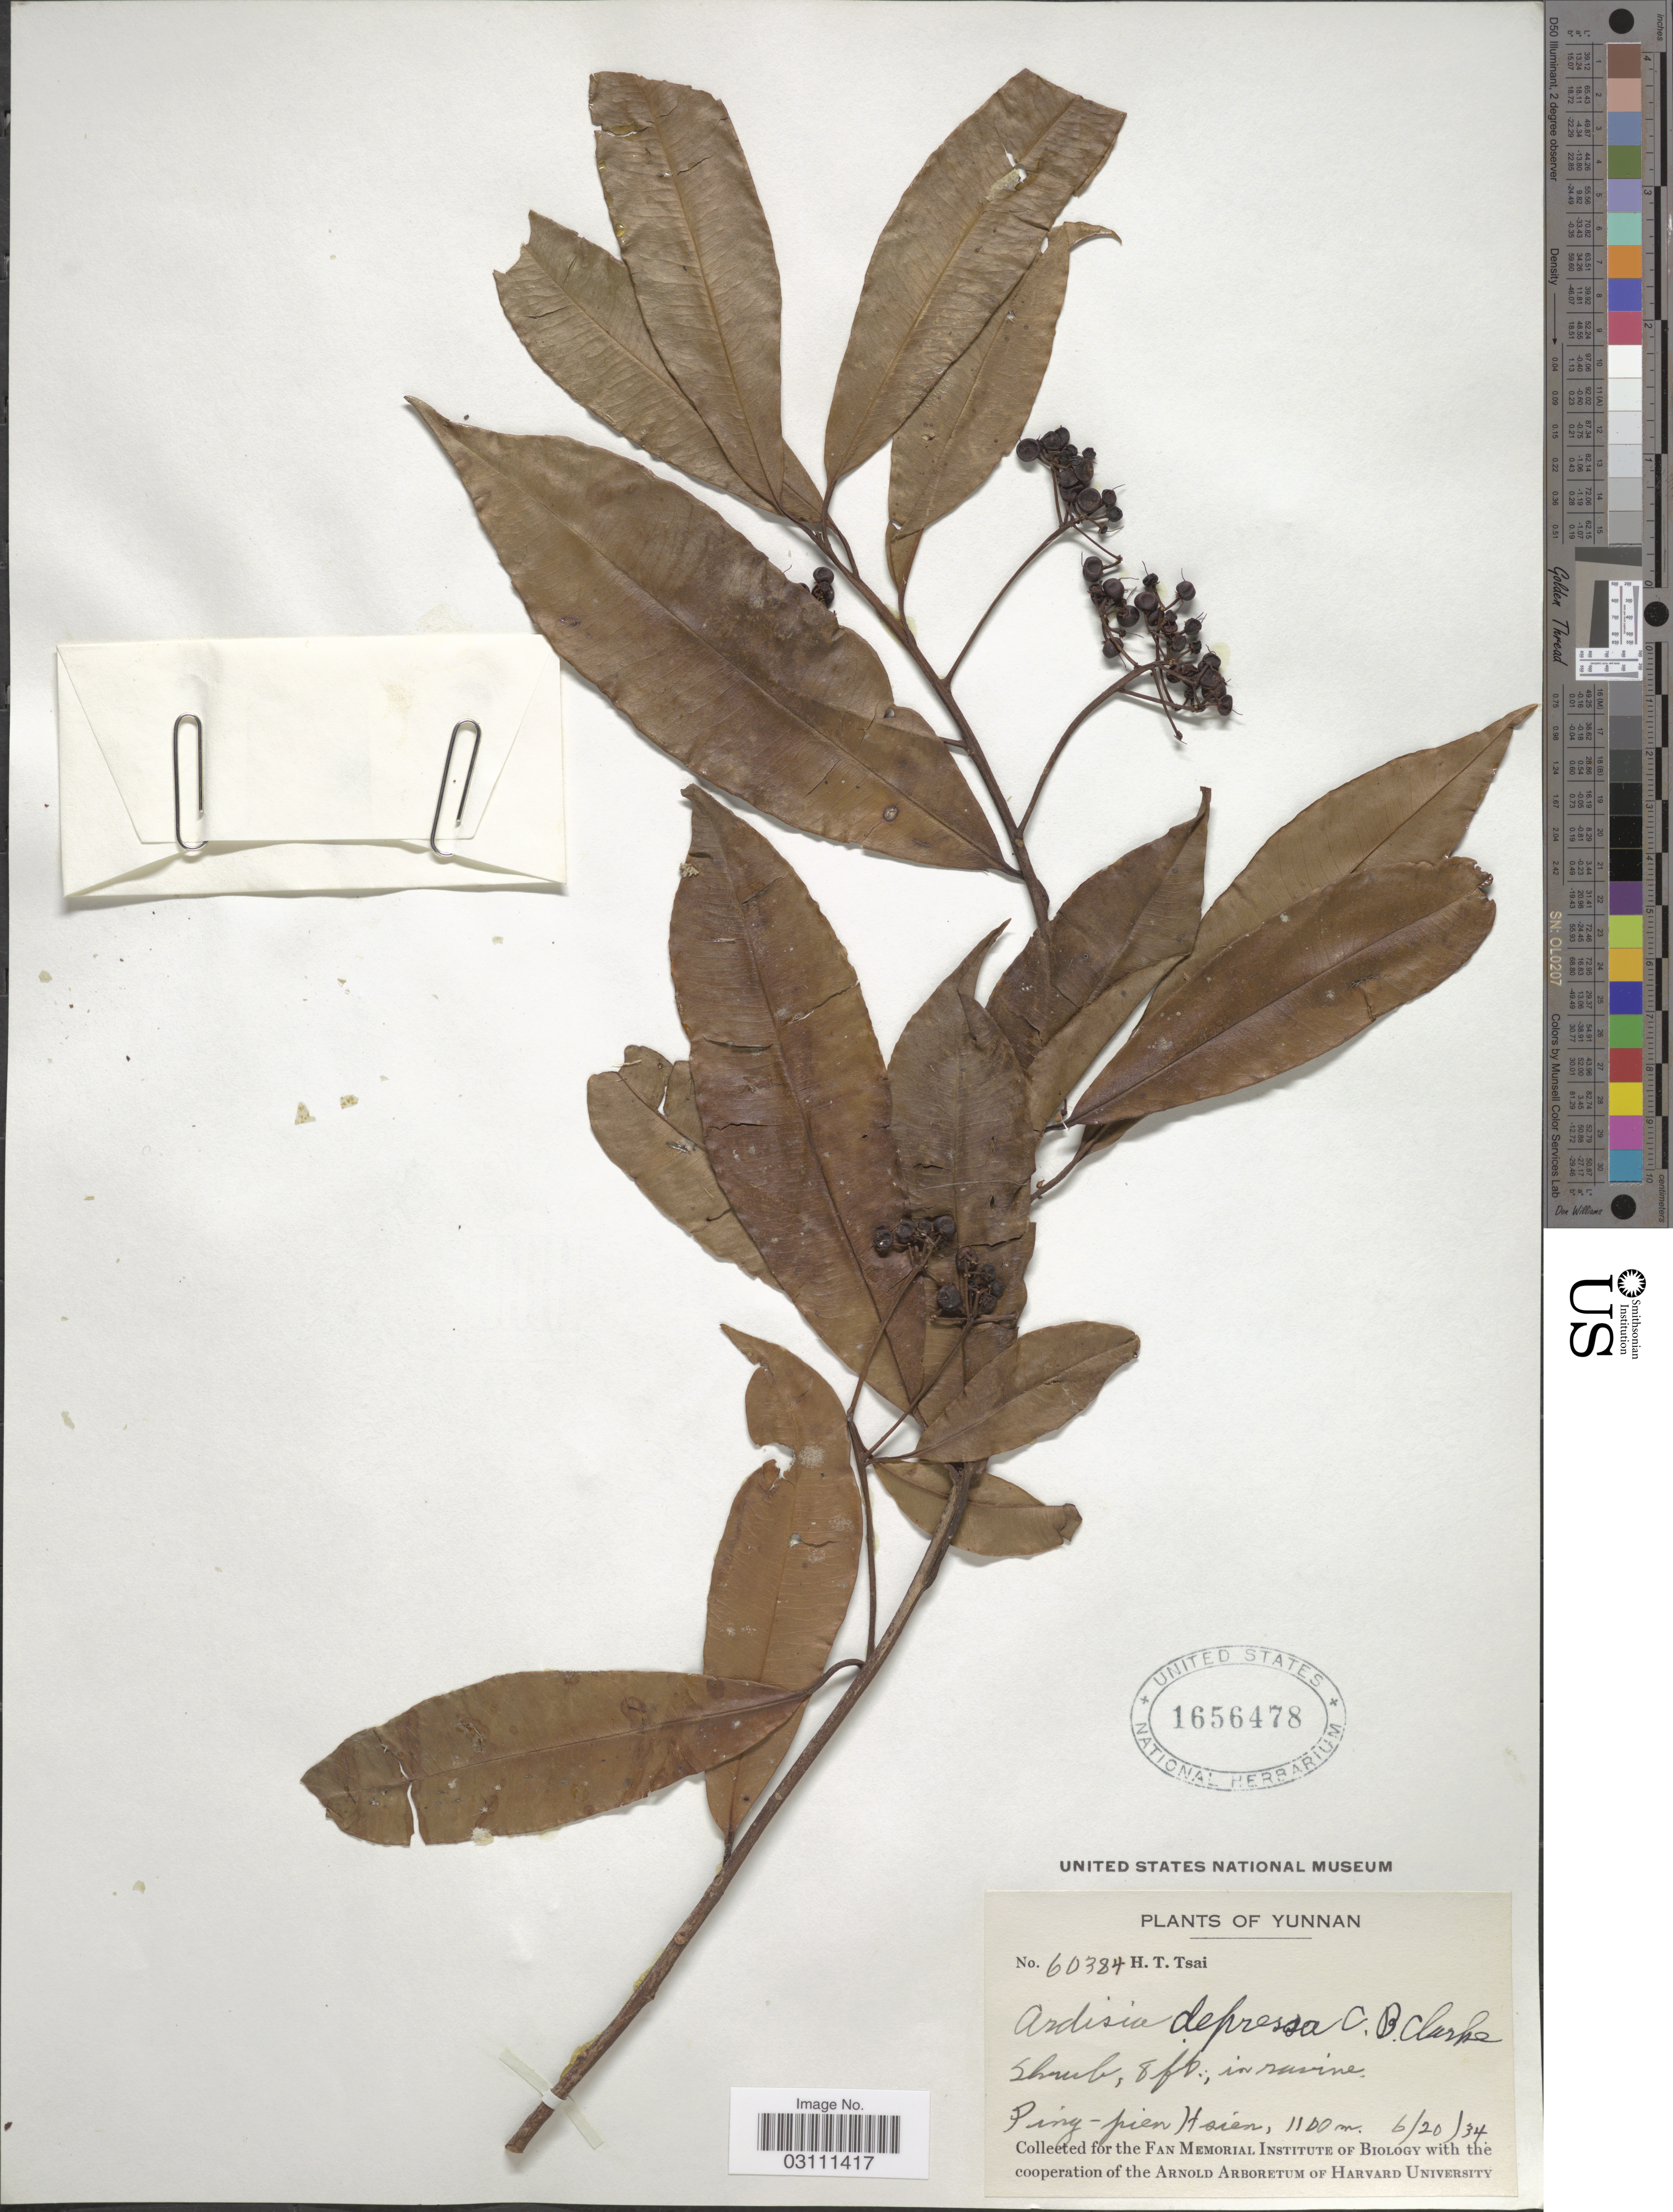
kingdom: Plantae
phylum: Tracheophyta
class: Magnoliopsida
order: Ericales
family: Primulaceae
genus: Ardisia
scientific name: Ardisia depressa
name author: C.B. Clarke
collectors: H. Tsai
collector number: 60384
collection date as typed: Transcribed d/m/y: 20/6/34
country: China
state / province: Yunnan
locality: Ping-pien Hsien.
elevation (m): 1100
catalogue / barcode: US 1656478